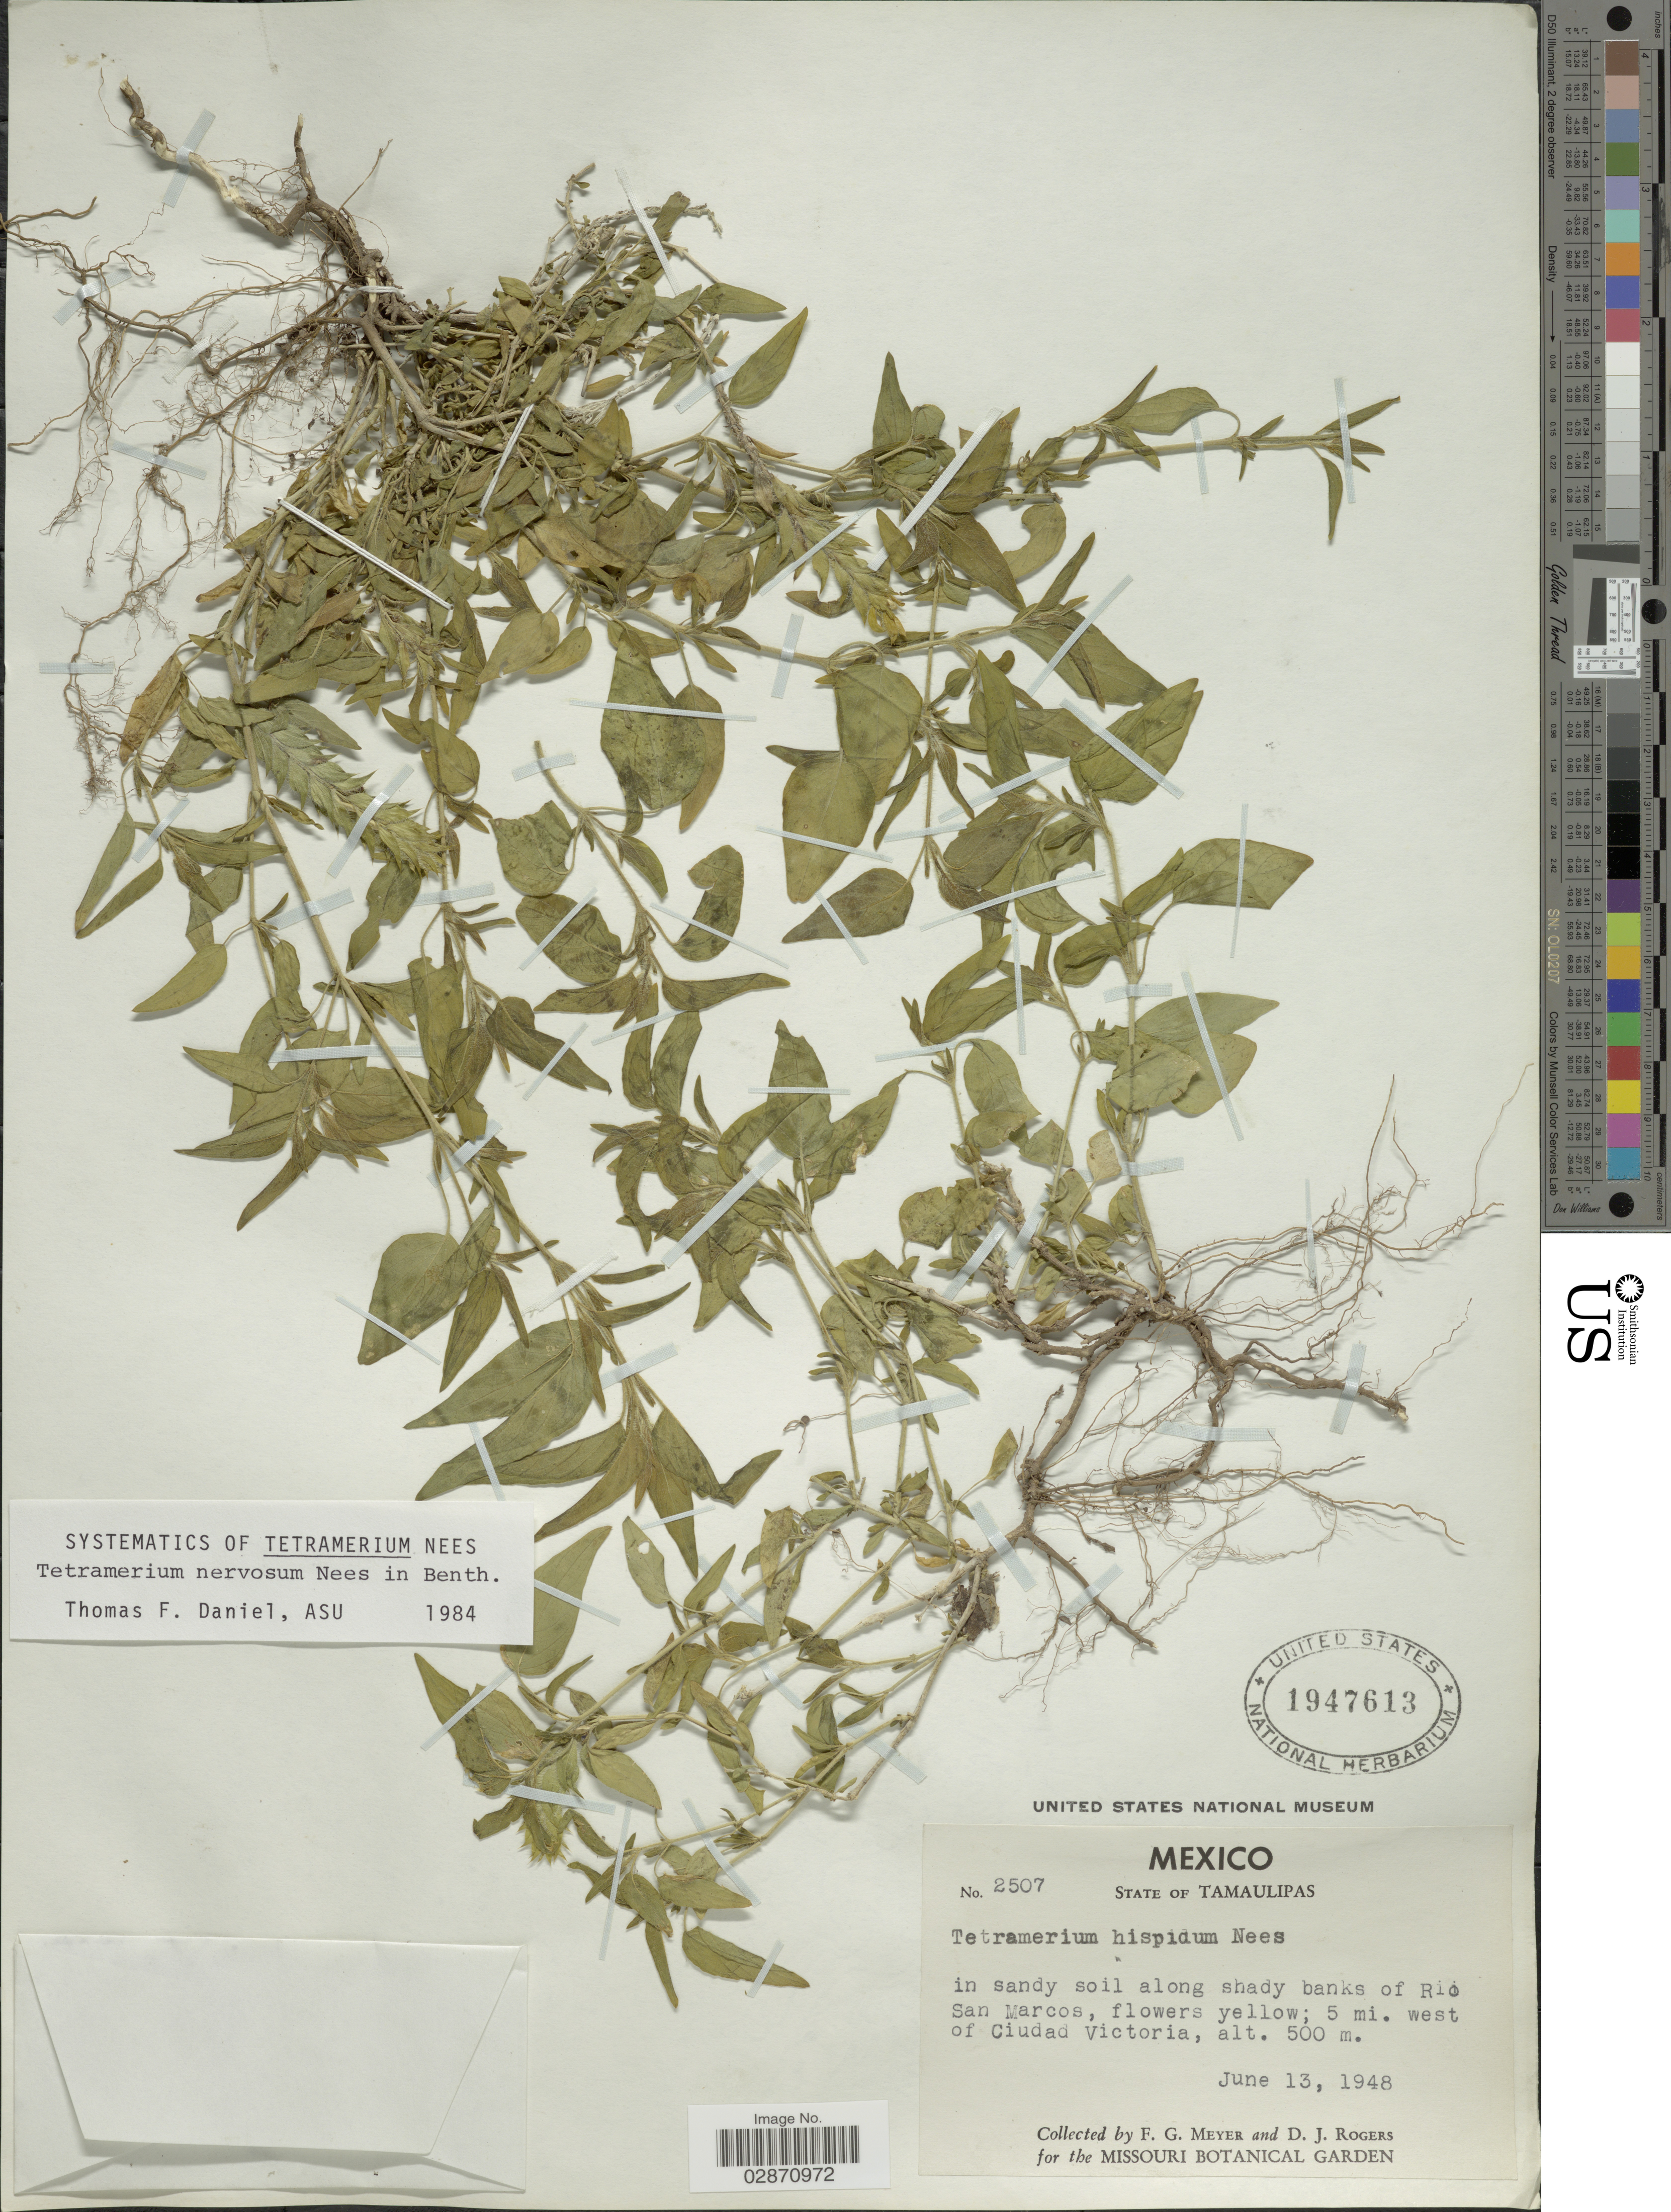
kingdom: Plantae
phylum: Tracheophyta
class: Magnoliopsida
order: Lamiales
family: Acanthaceae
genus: Tetramerium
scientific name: Tetramerium nervosum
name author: Nees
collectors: F. G. Meyer & D. J. Rogers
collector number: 2507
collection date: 1948-06-13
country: Mexico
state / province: Tamaulipas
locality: In sandy soil along shady banks of Rio San Marcos, 5 mi. west of Ciudad Victoria.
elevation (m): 500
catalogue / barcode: US 1947613